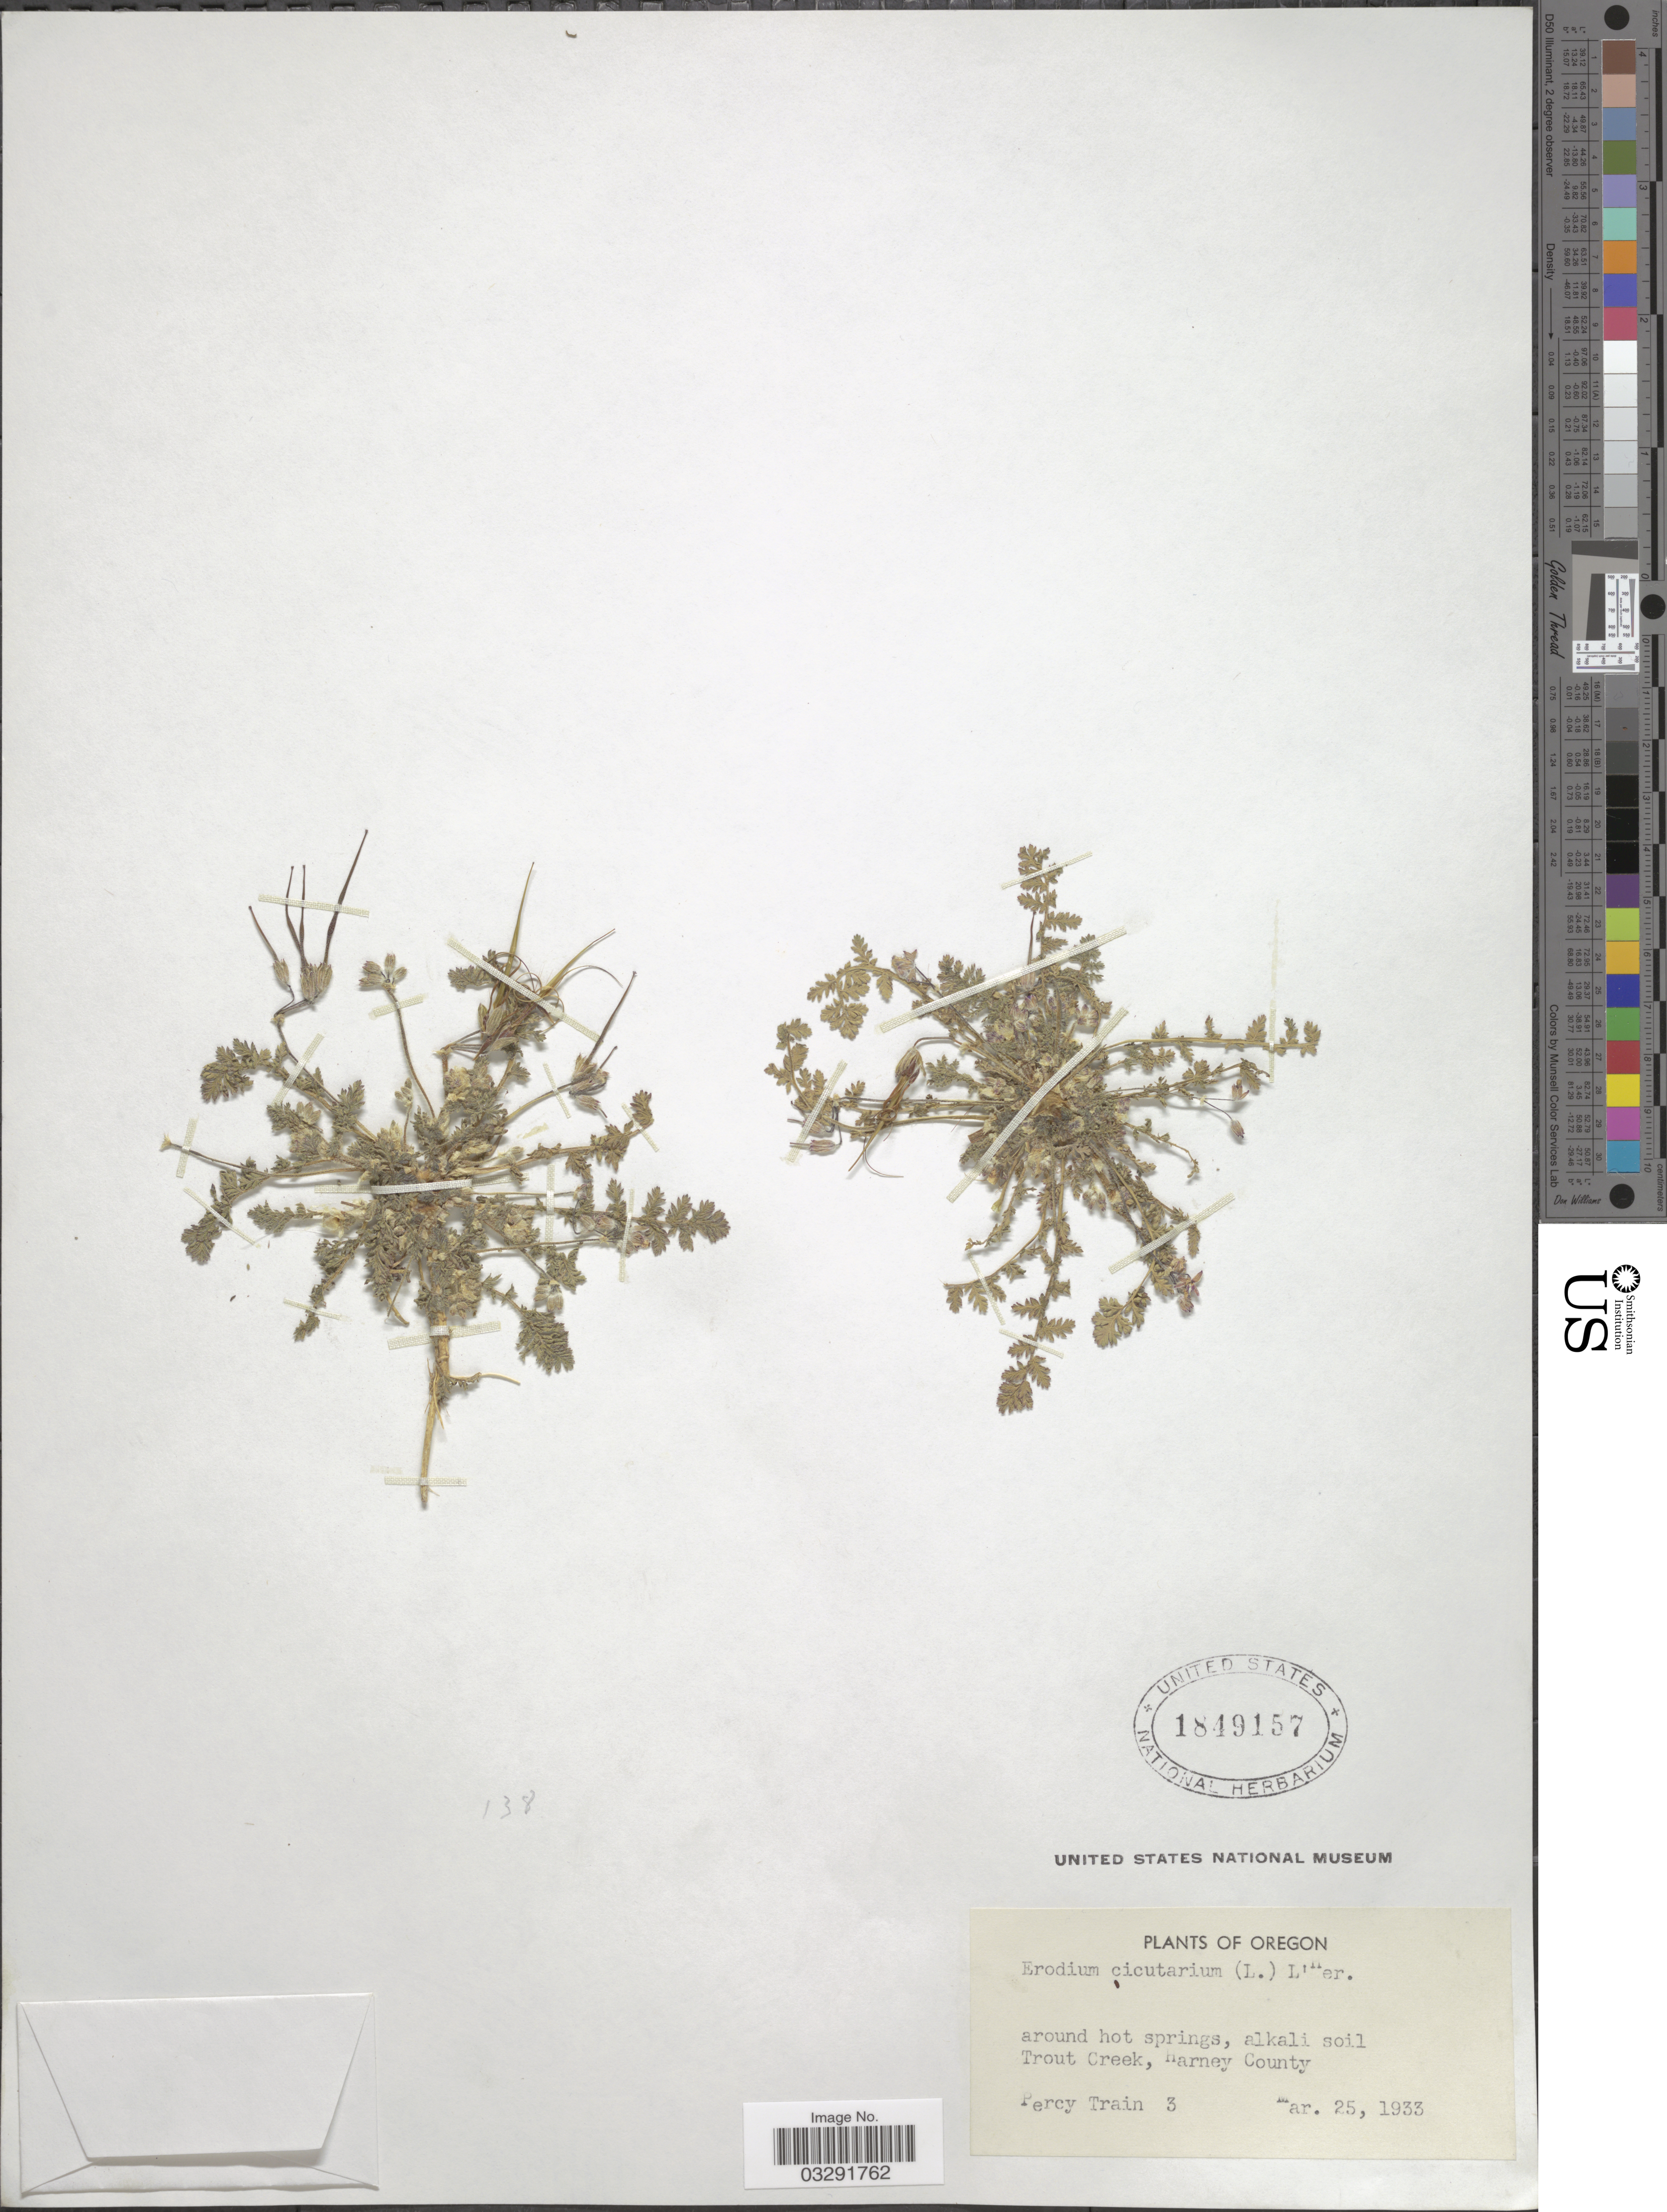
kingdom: Plantae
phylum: Tracheophyta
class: Magnoliopsida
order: Geraniales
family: Geraniaceae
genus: Erodium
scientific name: Erodium cicutarium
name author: (L.) L'Hér.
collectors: P. Train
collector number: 3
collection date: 1933-03-25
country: United States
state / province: Oregon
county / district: Harney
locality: Around hot springs, alkali soil Trout Creek, Harney County.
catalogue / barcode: US 1849157